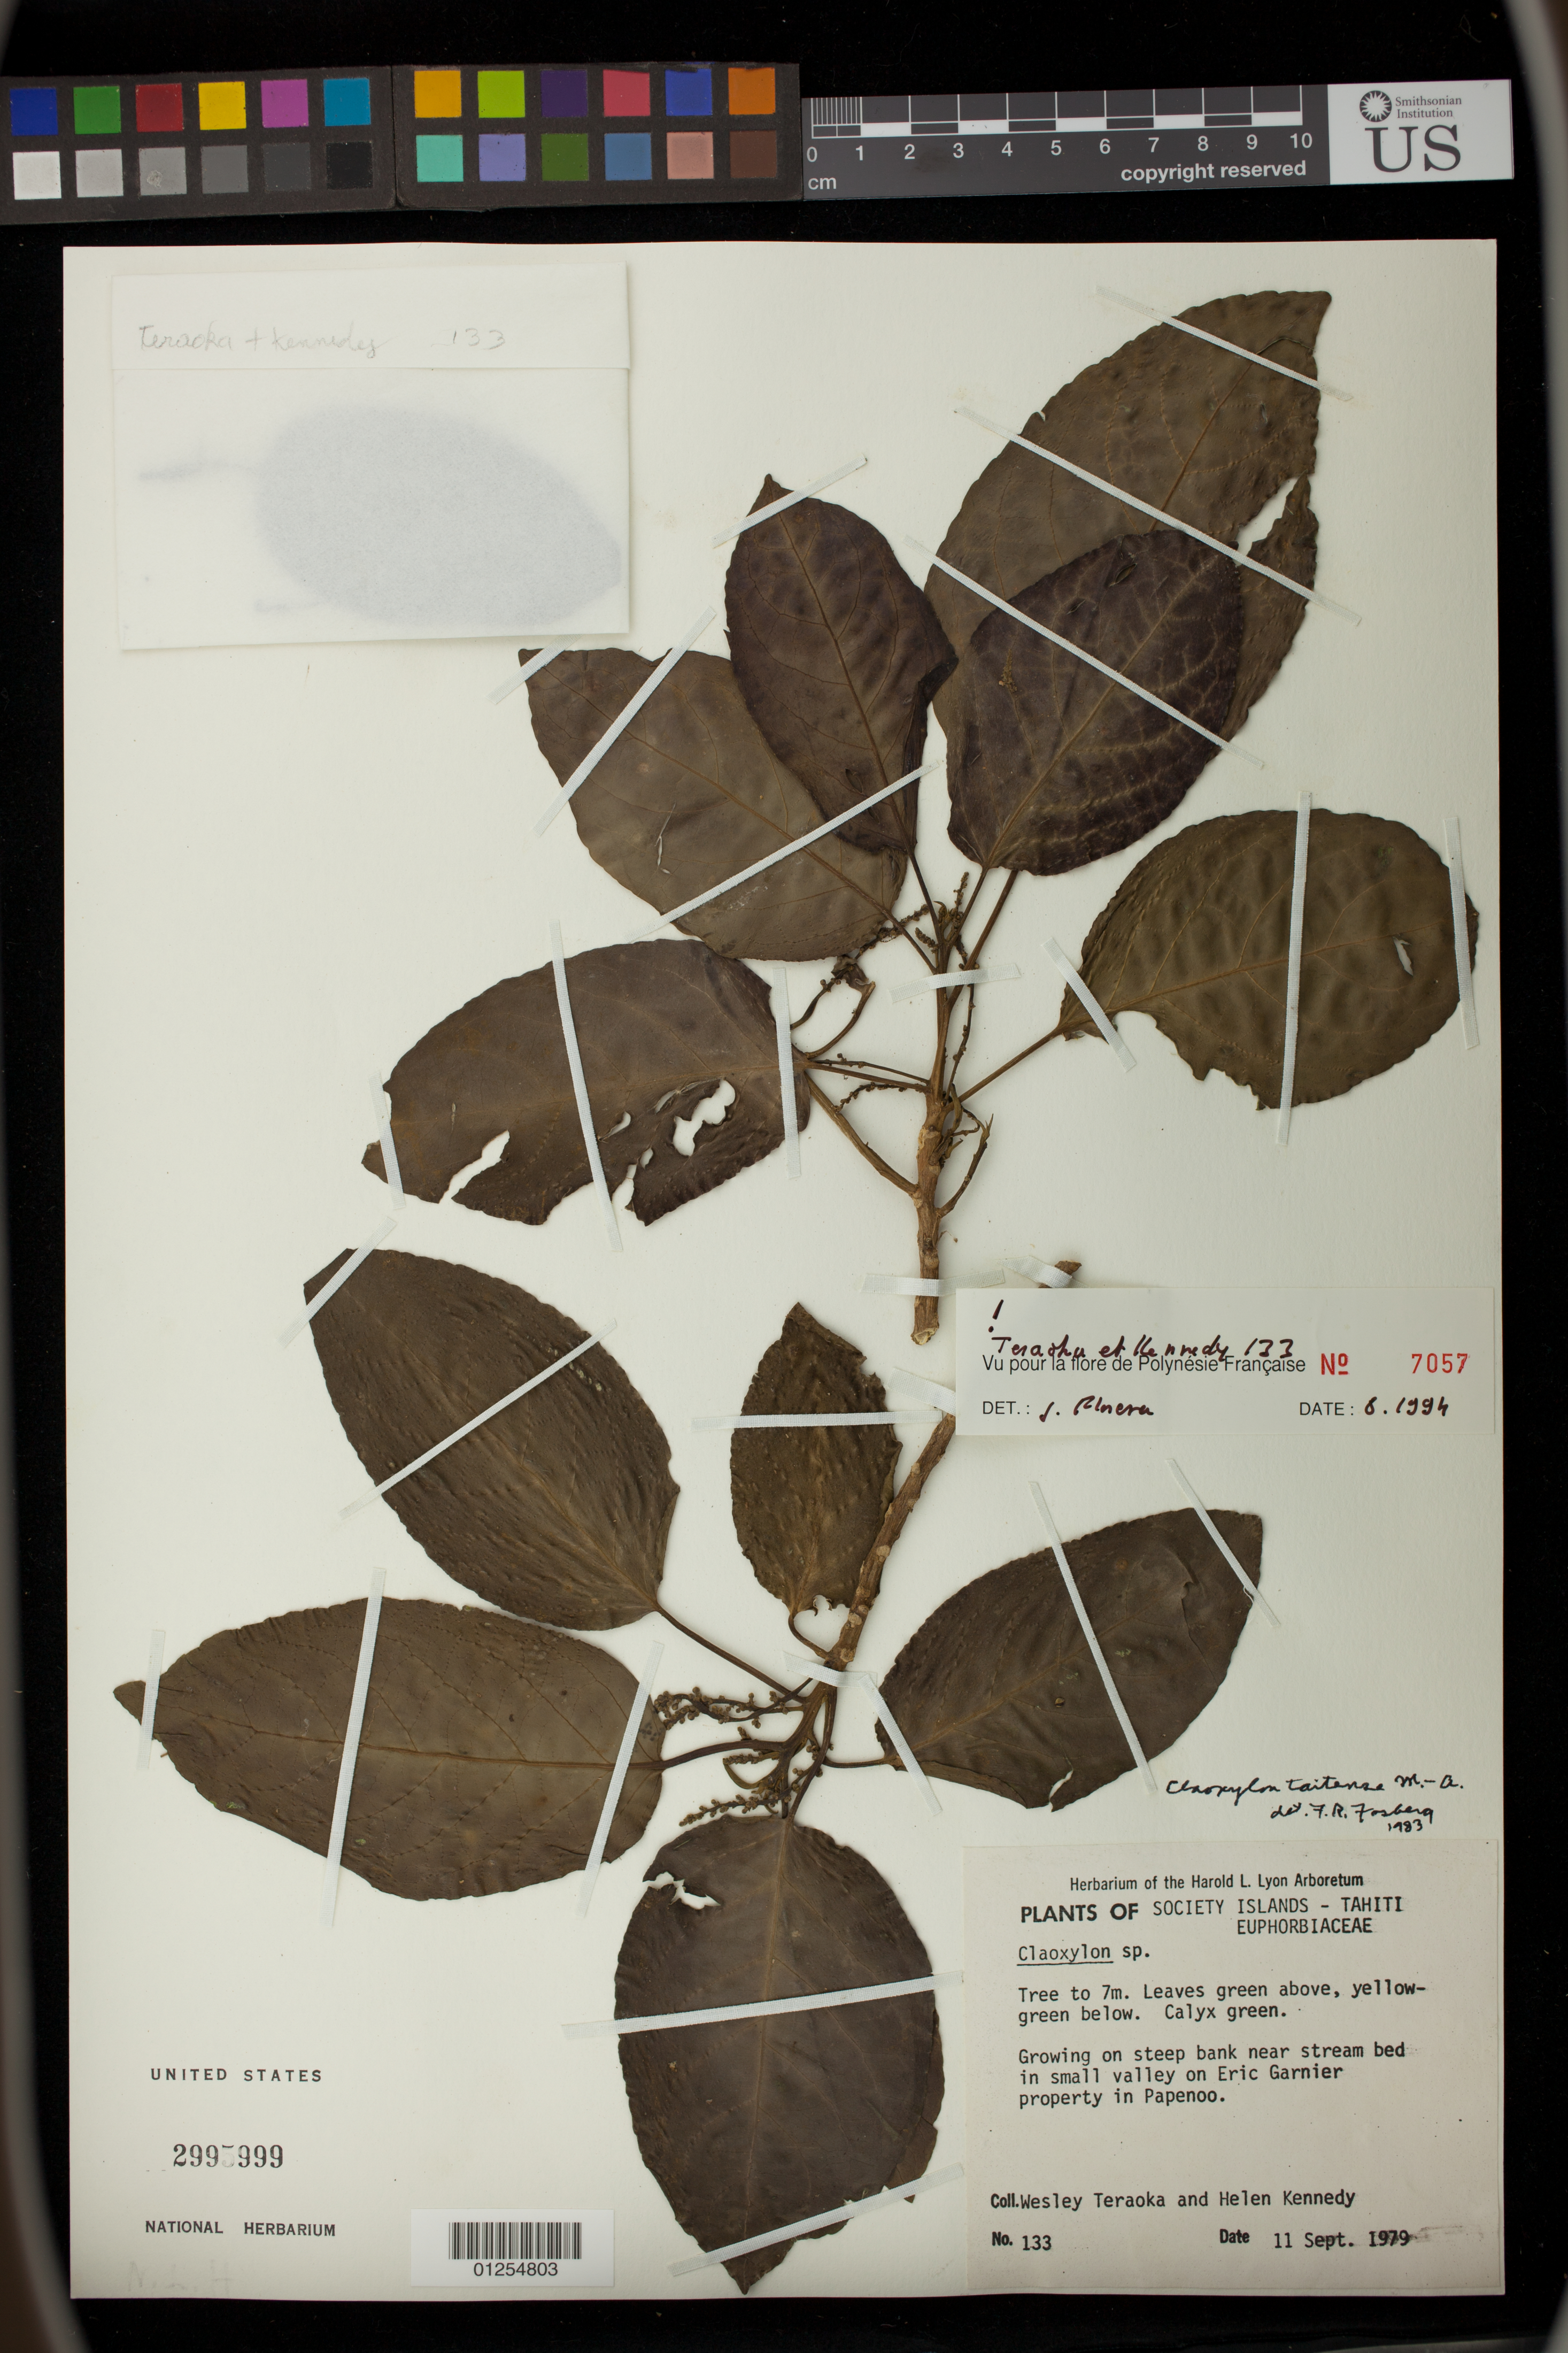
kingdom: Plantae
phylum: Tracheophyta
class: Magnoliopsida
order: Malpighiales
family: Euphorbiaceae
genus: Claoxylon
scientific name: Claoxylon taitense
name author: Müll. Arg.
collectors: W. Teraoka & H. Kennedy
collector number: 133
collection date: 1979-09-11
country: French Polynesia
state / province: Iles du Vent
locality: Growing on steep bank near stream bed in small valley on Eric Garnier property in Papenoo.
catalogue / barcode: US 2995999